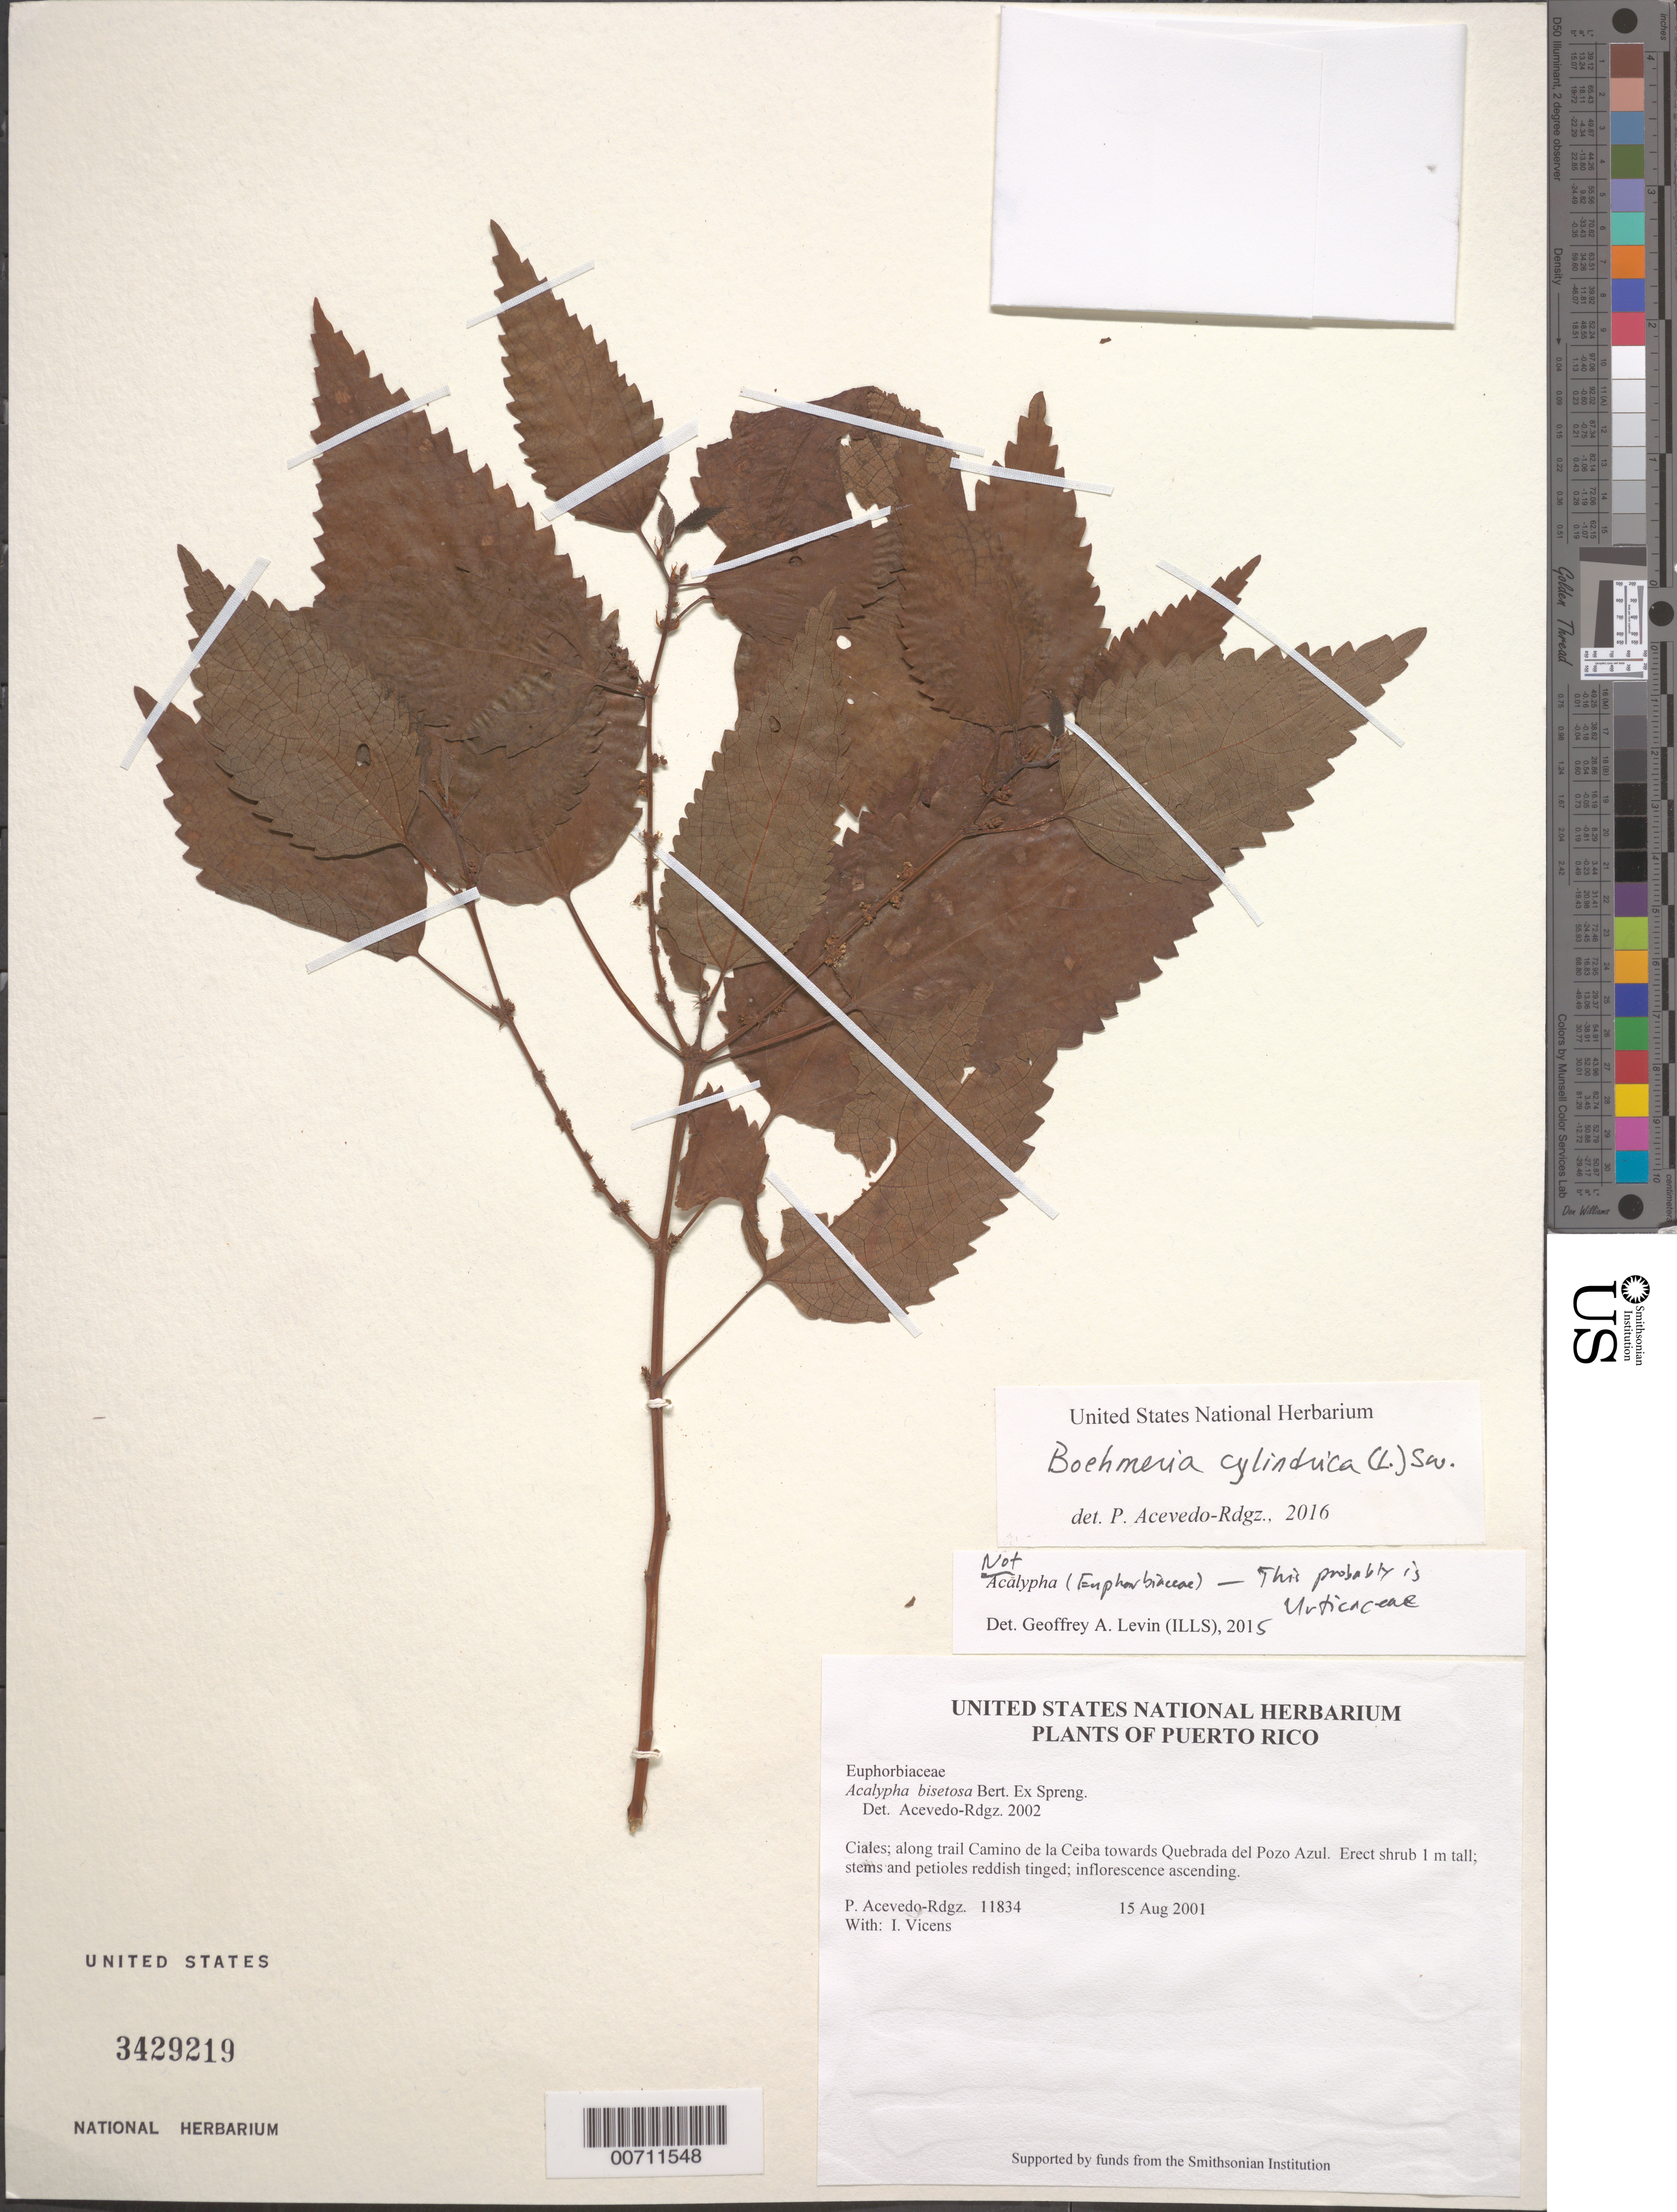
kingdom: Plantae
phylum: Tracheophyta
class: Magnoliopsida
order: Rosales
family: Urticaceae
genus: Boehmeria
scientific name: Boehmeria cylindrica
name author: (L.) Sw.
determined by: Acevedo-Rodríguez, P., (BOT), Smithsonian Institution - National Museum of Natural History (UNITED STATES)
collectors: P. Acevedo-Rodr. & I. Vicens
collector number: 11834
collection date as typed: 15 Aug 2001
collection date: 2001-08-15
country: Puerto Rico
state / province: Ciales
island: Puerto Rico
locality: Ciales; along trail Camino de la Ceiba towards Quebrada del Pozo Azul.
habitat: Along trail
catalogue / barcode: US 3429219